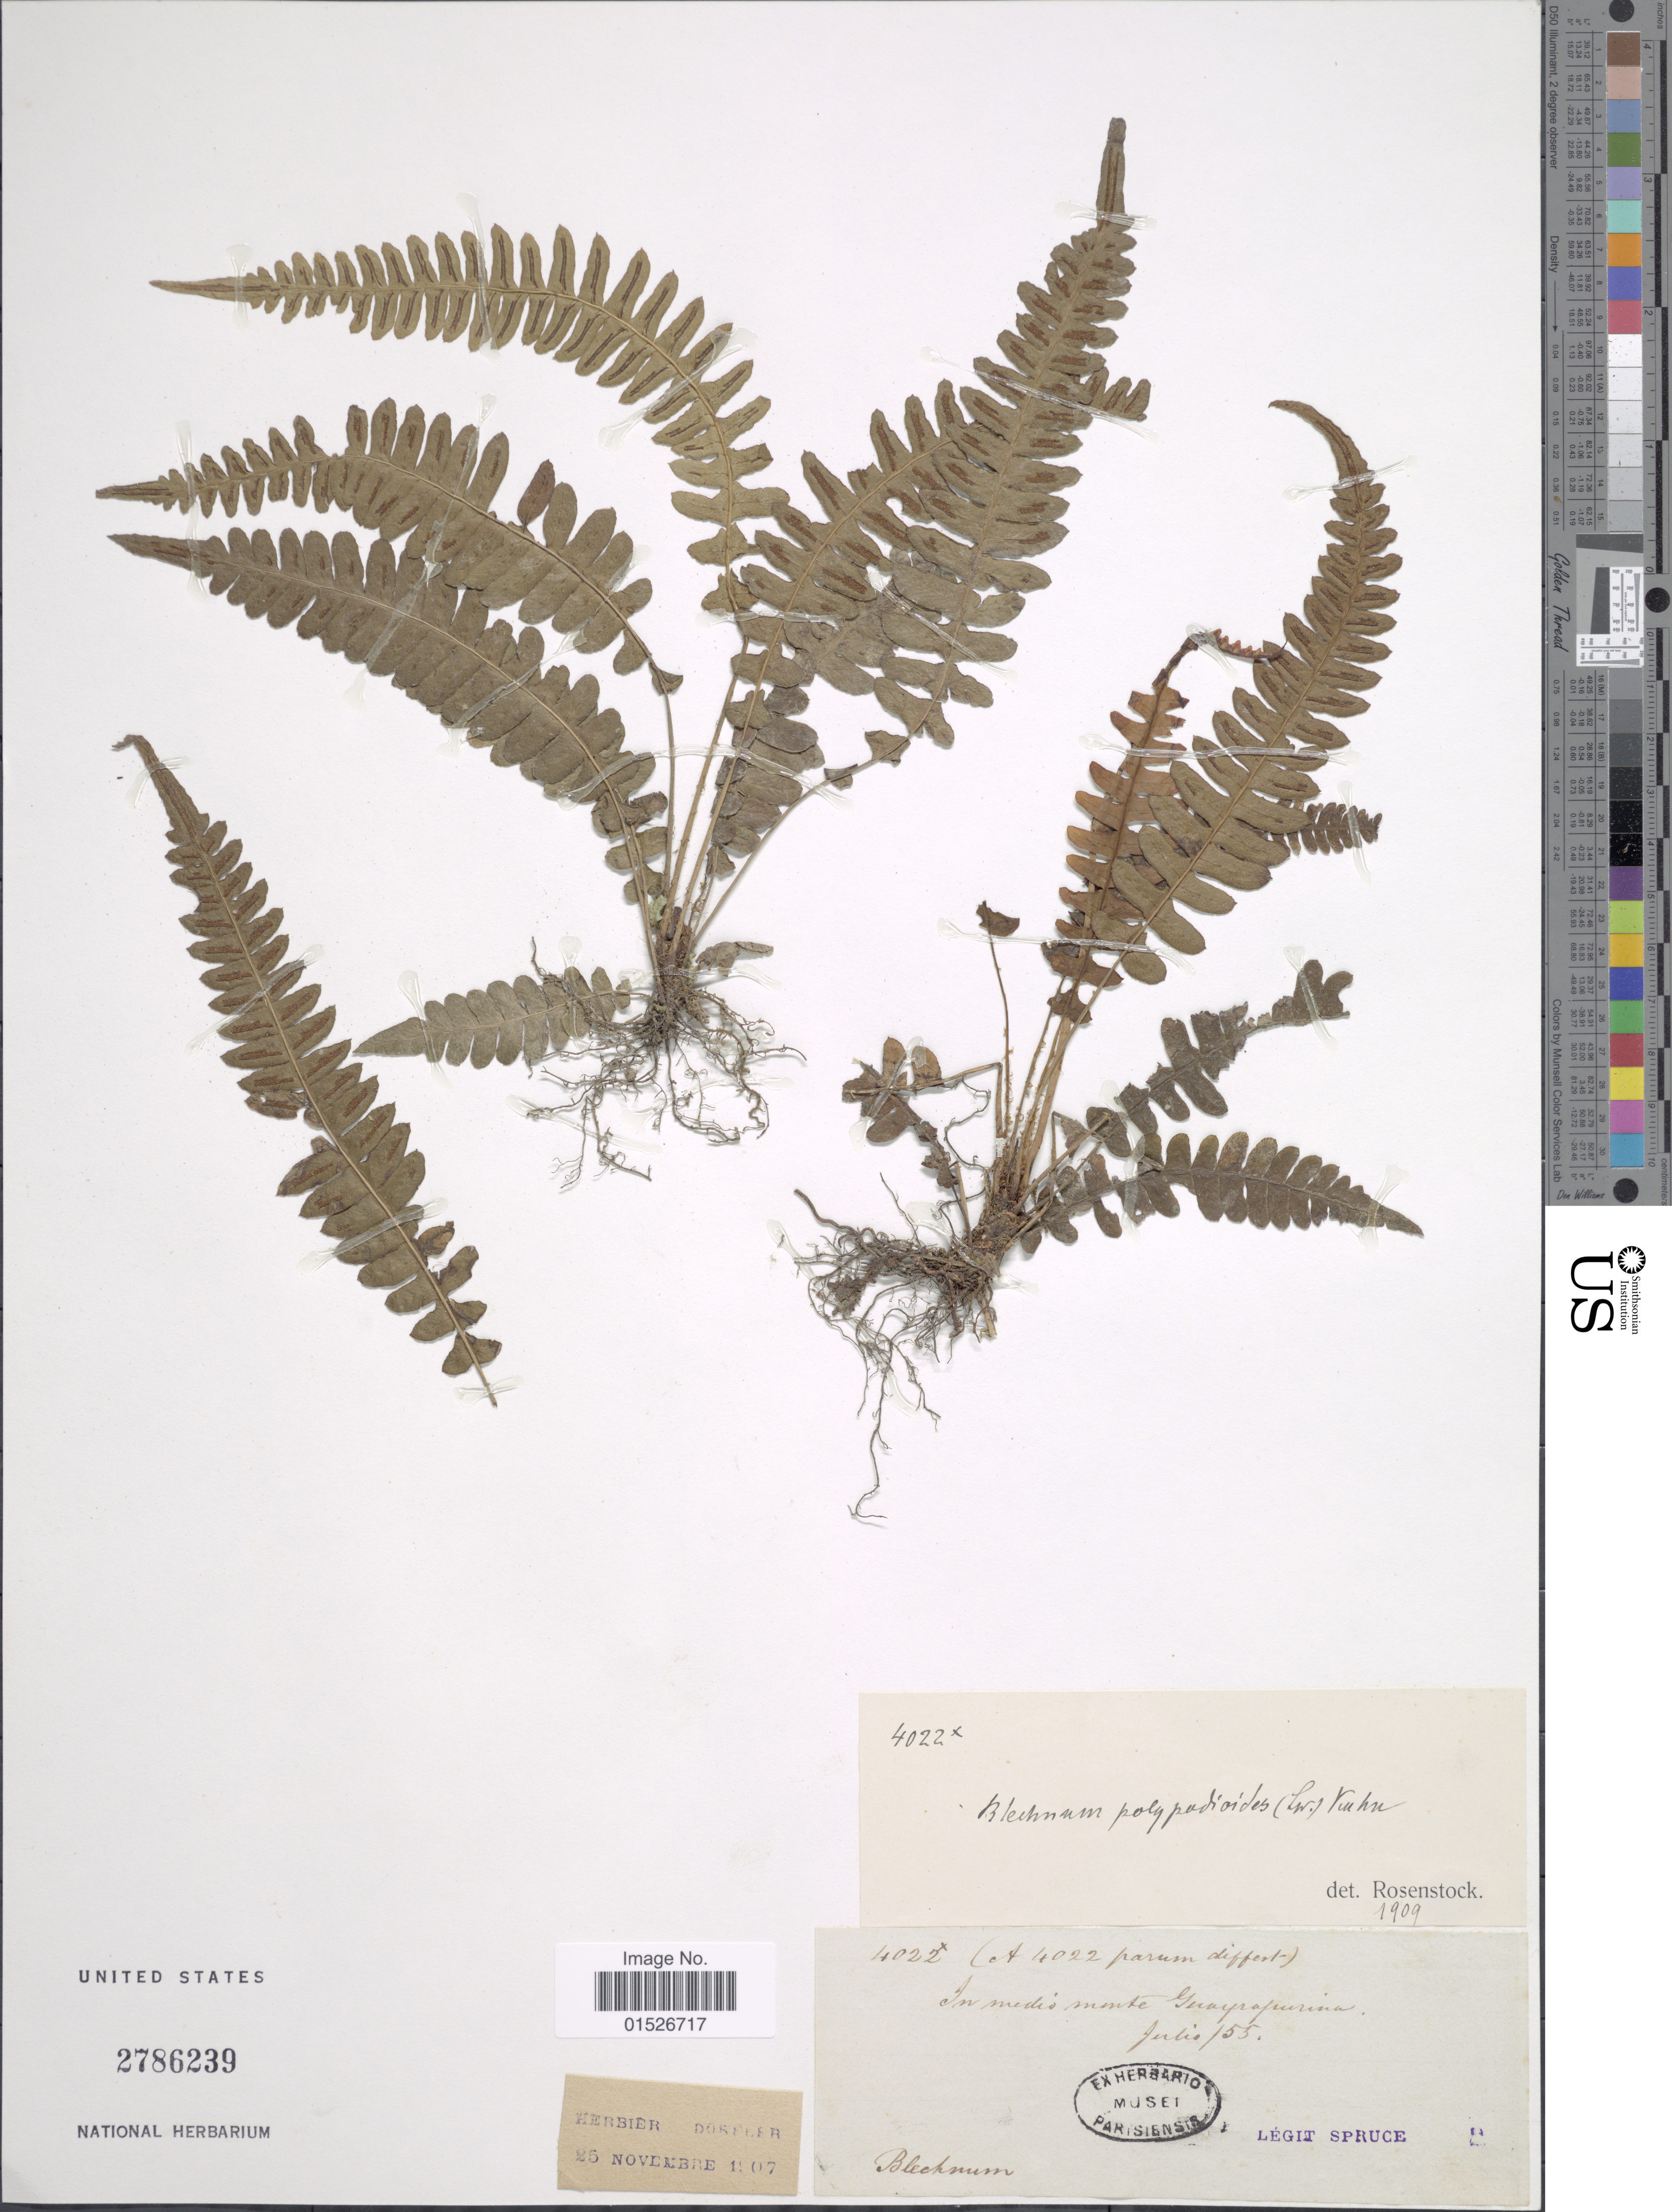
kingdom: Plantae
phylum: Tracheophyta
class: Polypodiopsida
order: Polypodiales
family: Blechnaceae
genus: Blechnum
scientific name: Blechnum polypodioides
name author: Raddi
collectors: -. Spruce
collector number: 4022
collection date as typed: Transcribed d/m/y: /7/55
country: Peru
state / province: San Martín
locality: In medio monte Guayrapurima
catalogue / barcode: US 2786239